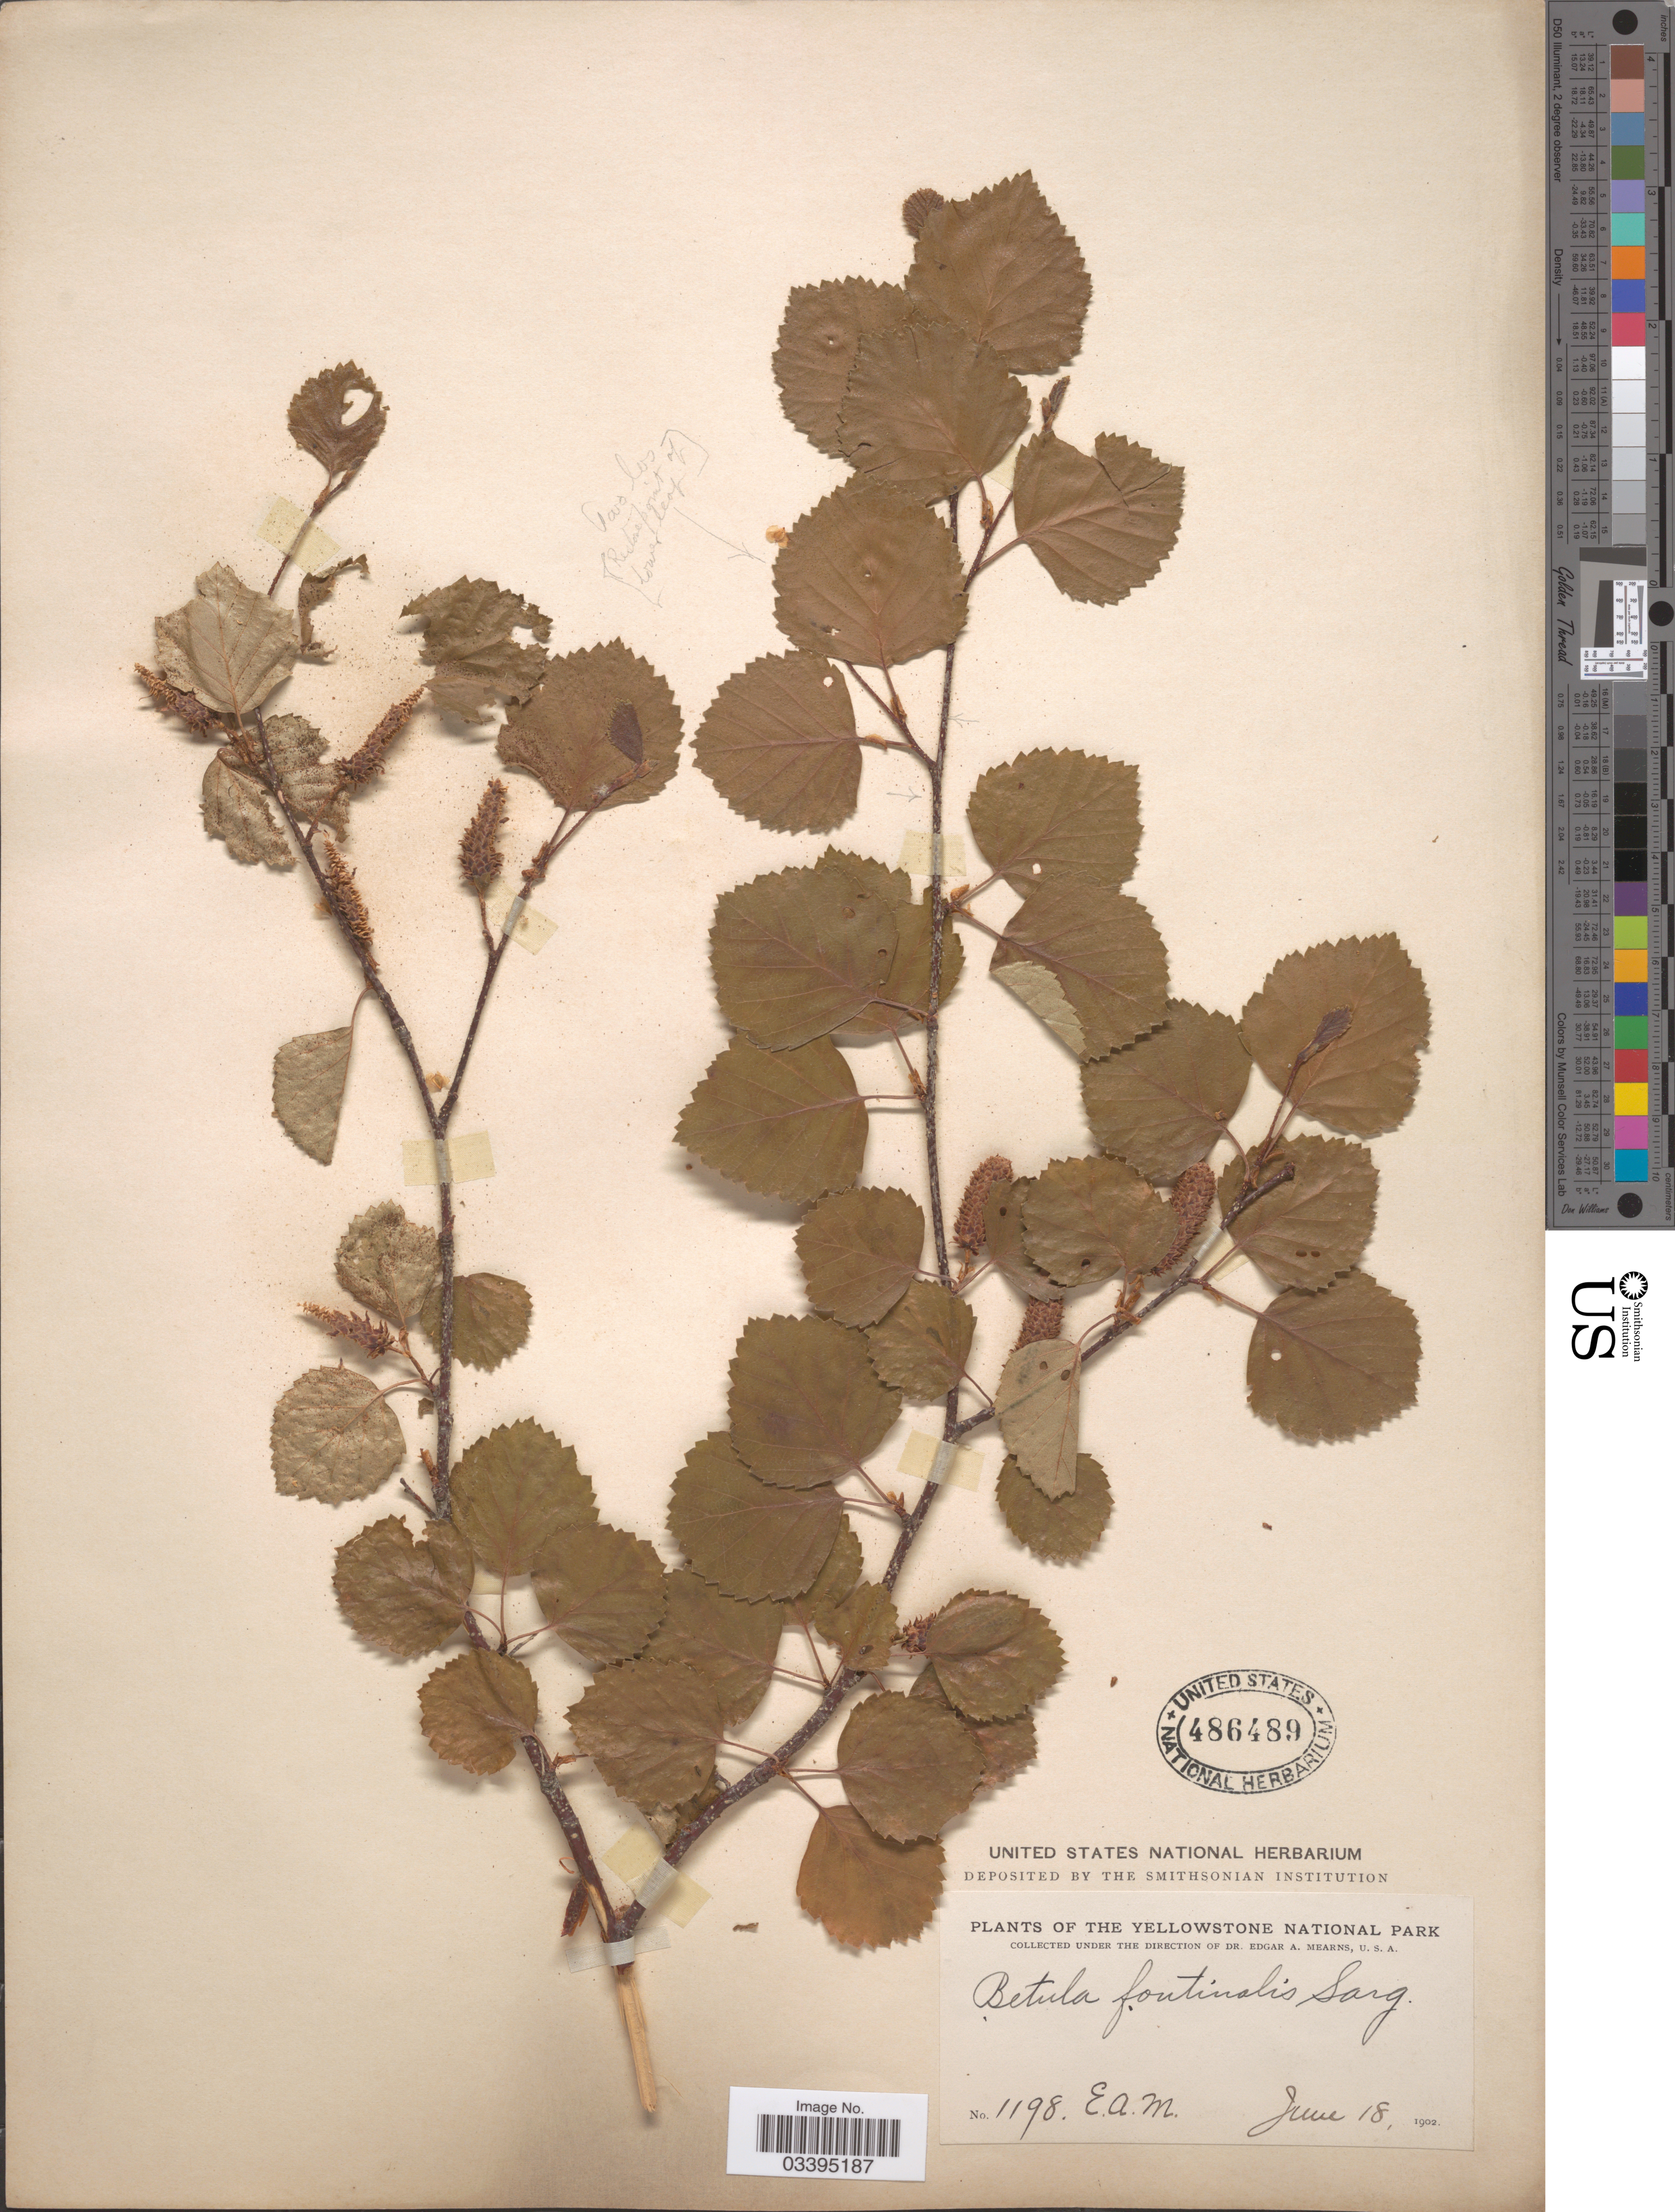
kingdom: Plantae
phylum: Tracheophyta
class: Magnoliopsida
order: Fagales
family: Betulaceae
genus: Betula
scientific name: Betula fontinalis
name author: Sarg.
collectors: E. A. Mearns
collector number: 1198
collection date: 1902-06-18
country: United States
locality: Yellowstone National Park.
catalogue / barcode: US 486489